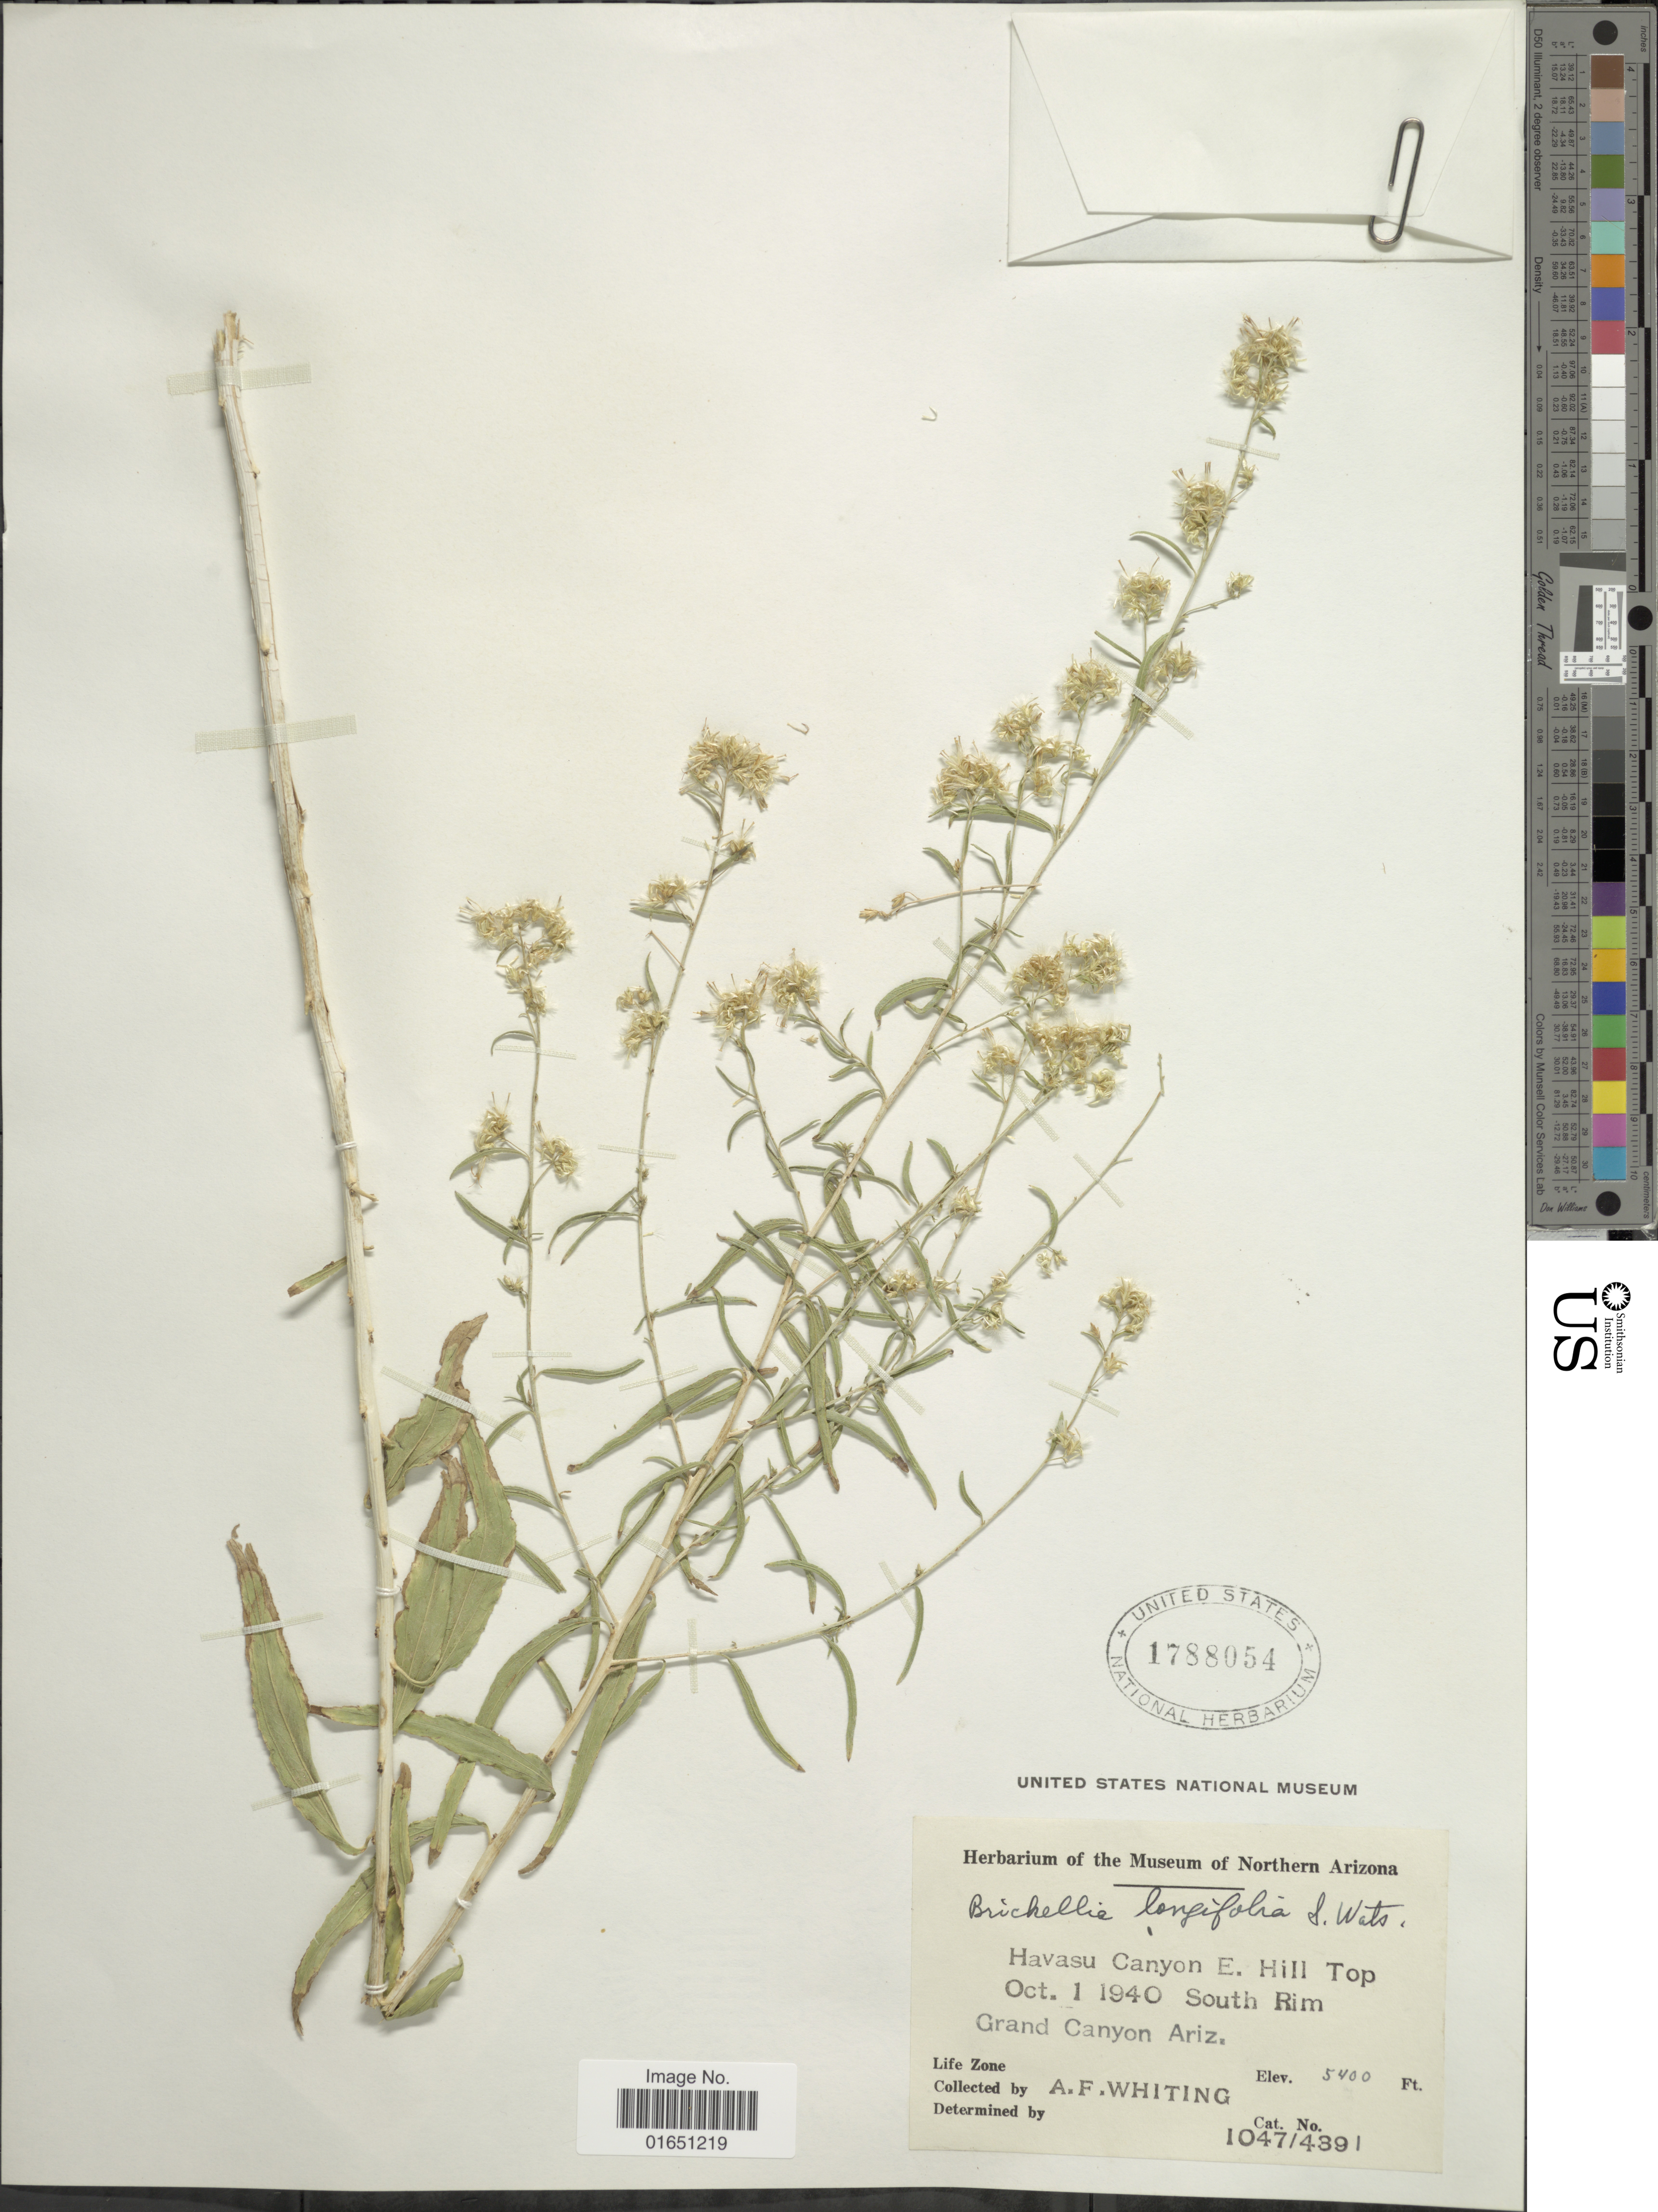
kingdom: Plantae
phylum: Tracheophyta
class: Magnoliopsida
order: Asterales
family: Asteraceae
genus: Brickellia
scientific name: Brickellia longifolia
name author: S. Watson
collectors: A. F. Whiting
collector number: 1047/4391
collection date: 1940-11-01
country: United States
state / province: Arizona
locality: Northen Arizona, Havasu Canyon E. Hill Top, South Rim Grand Canyon Ariz., Life Zone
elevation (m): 1646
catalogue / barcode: US 1788054